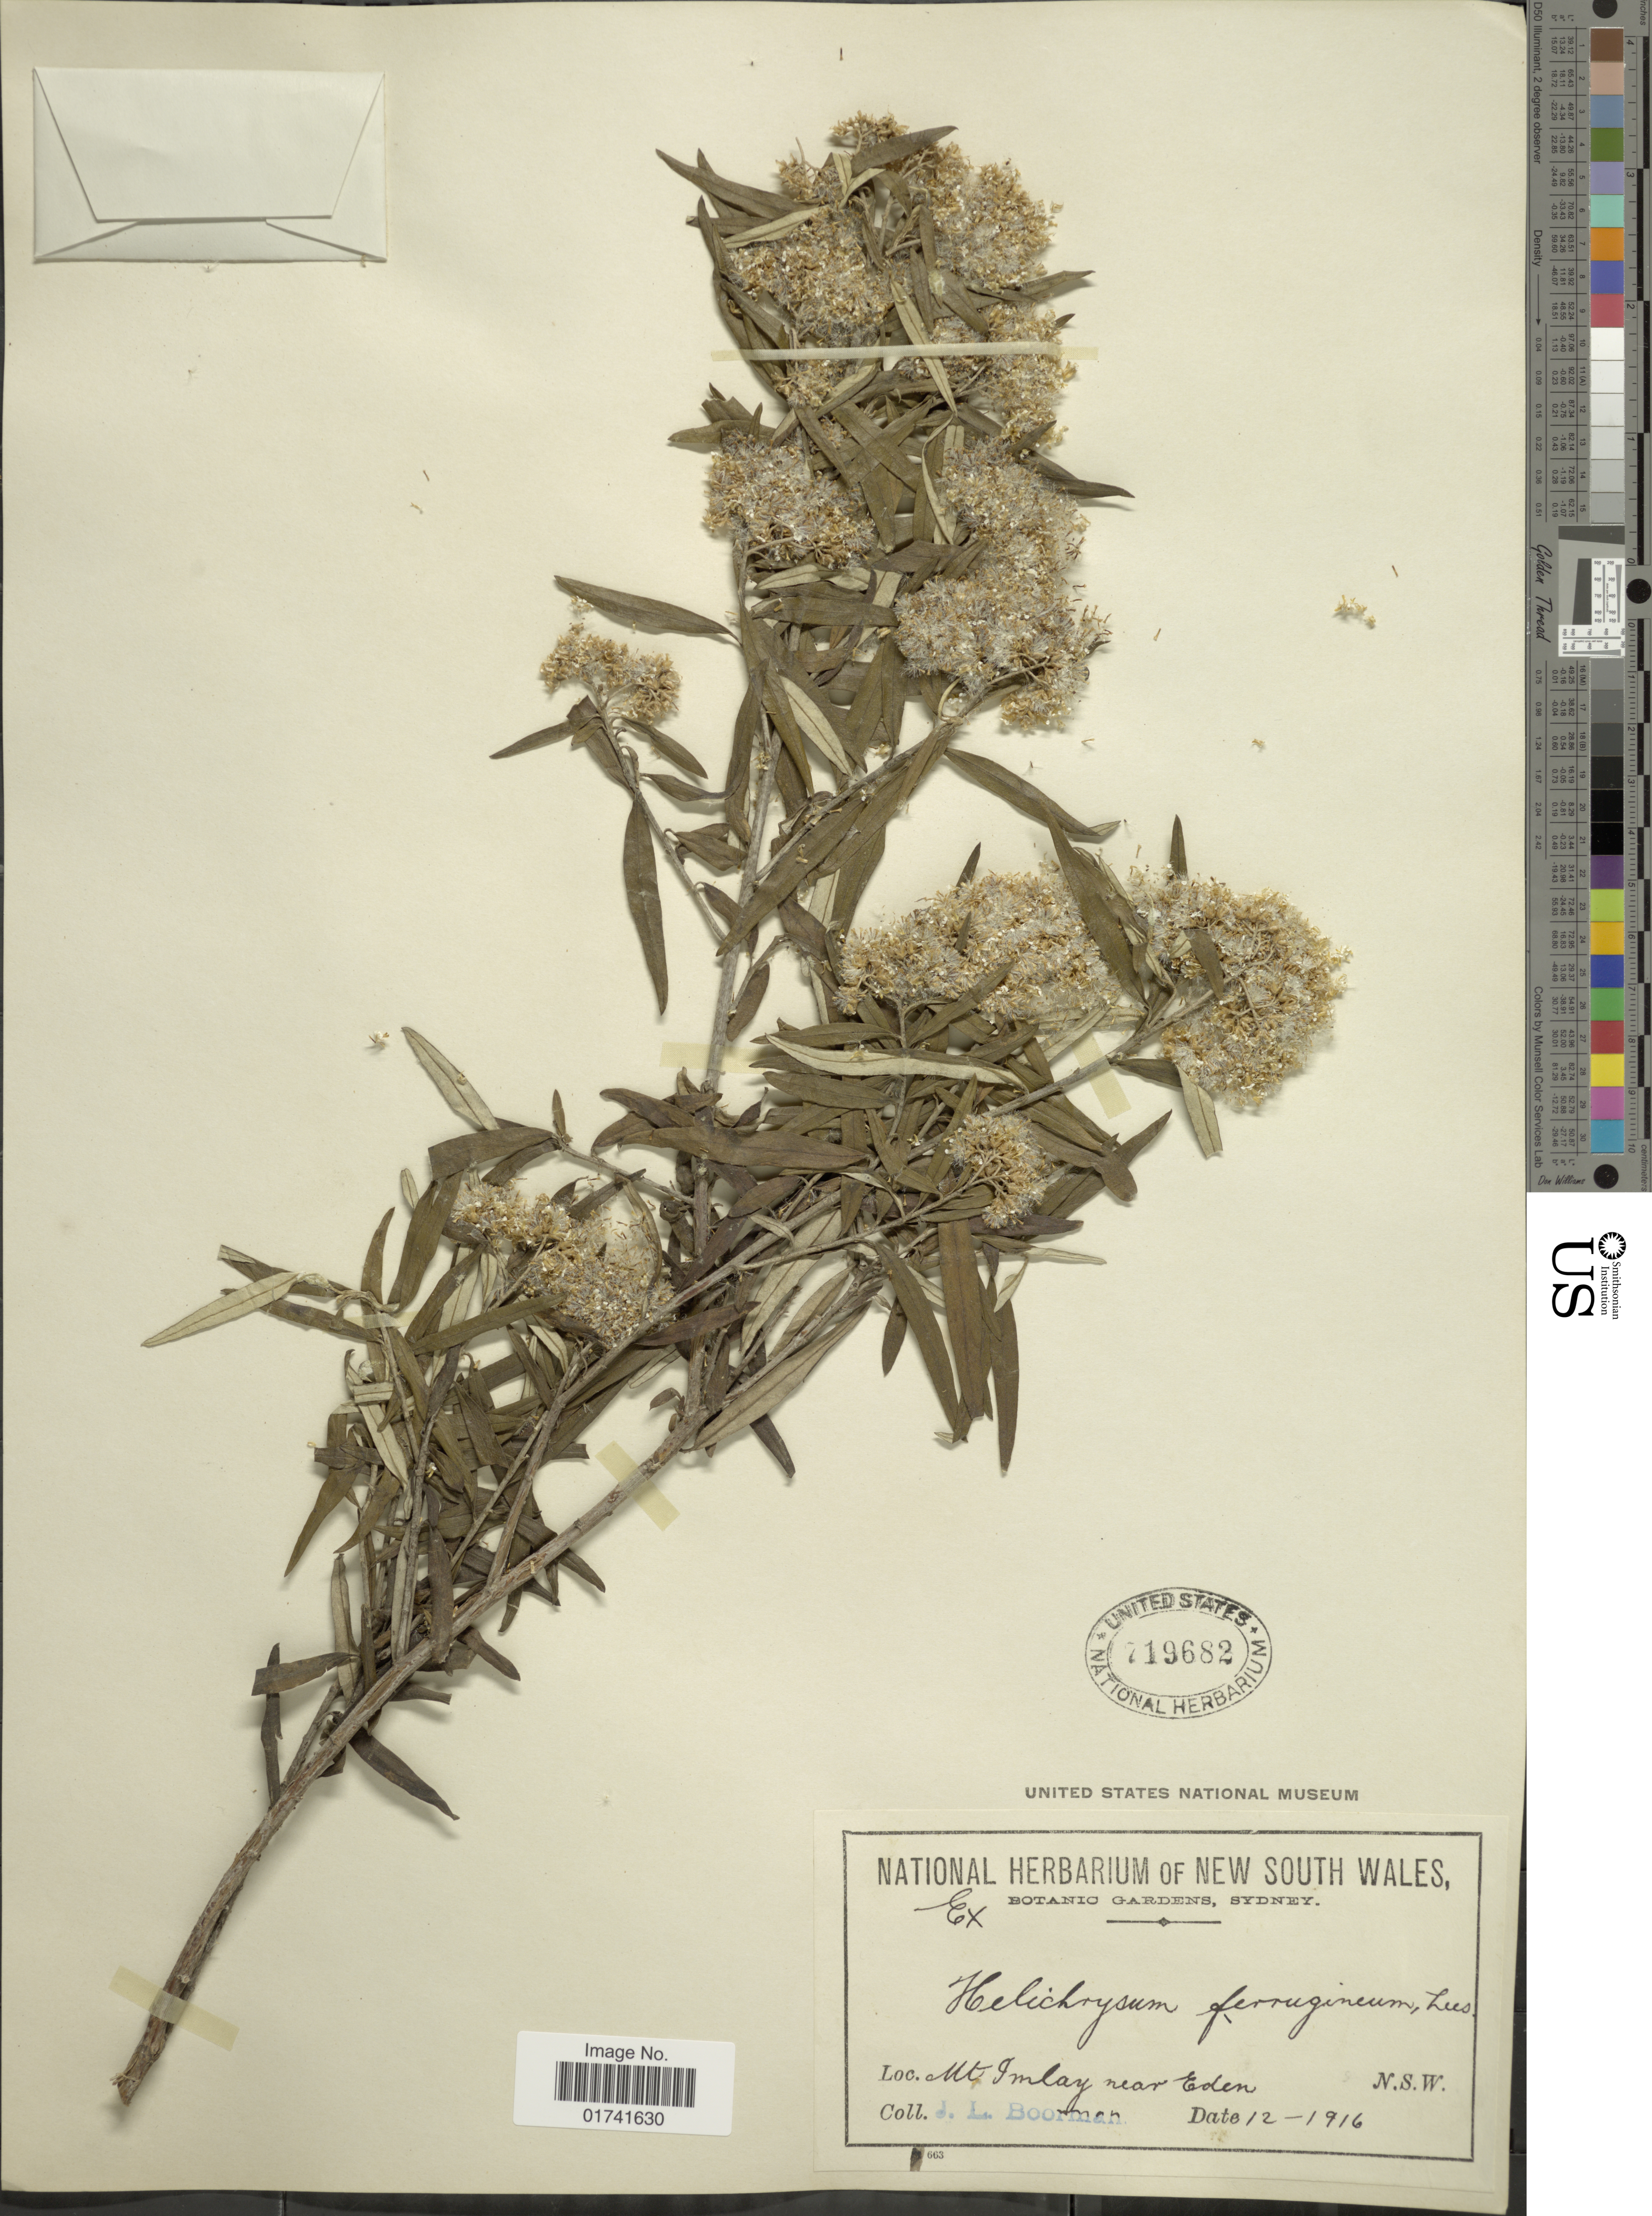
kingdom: Plantae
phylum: Tracheophyta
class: Magnoliopsida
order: Asterales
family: Asteraceae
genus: Ozothamnus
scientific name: Ozothamnus ferrugineus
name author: (Labill.) Sweet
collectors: J. Boorman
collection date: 1916-12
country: Australia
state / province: New South Wales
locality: Mt Imlay near Eden.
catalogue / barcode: US 719682